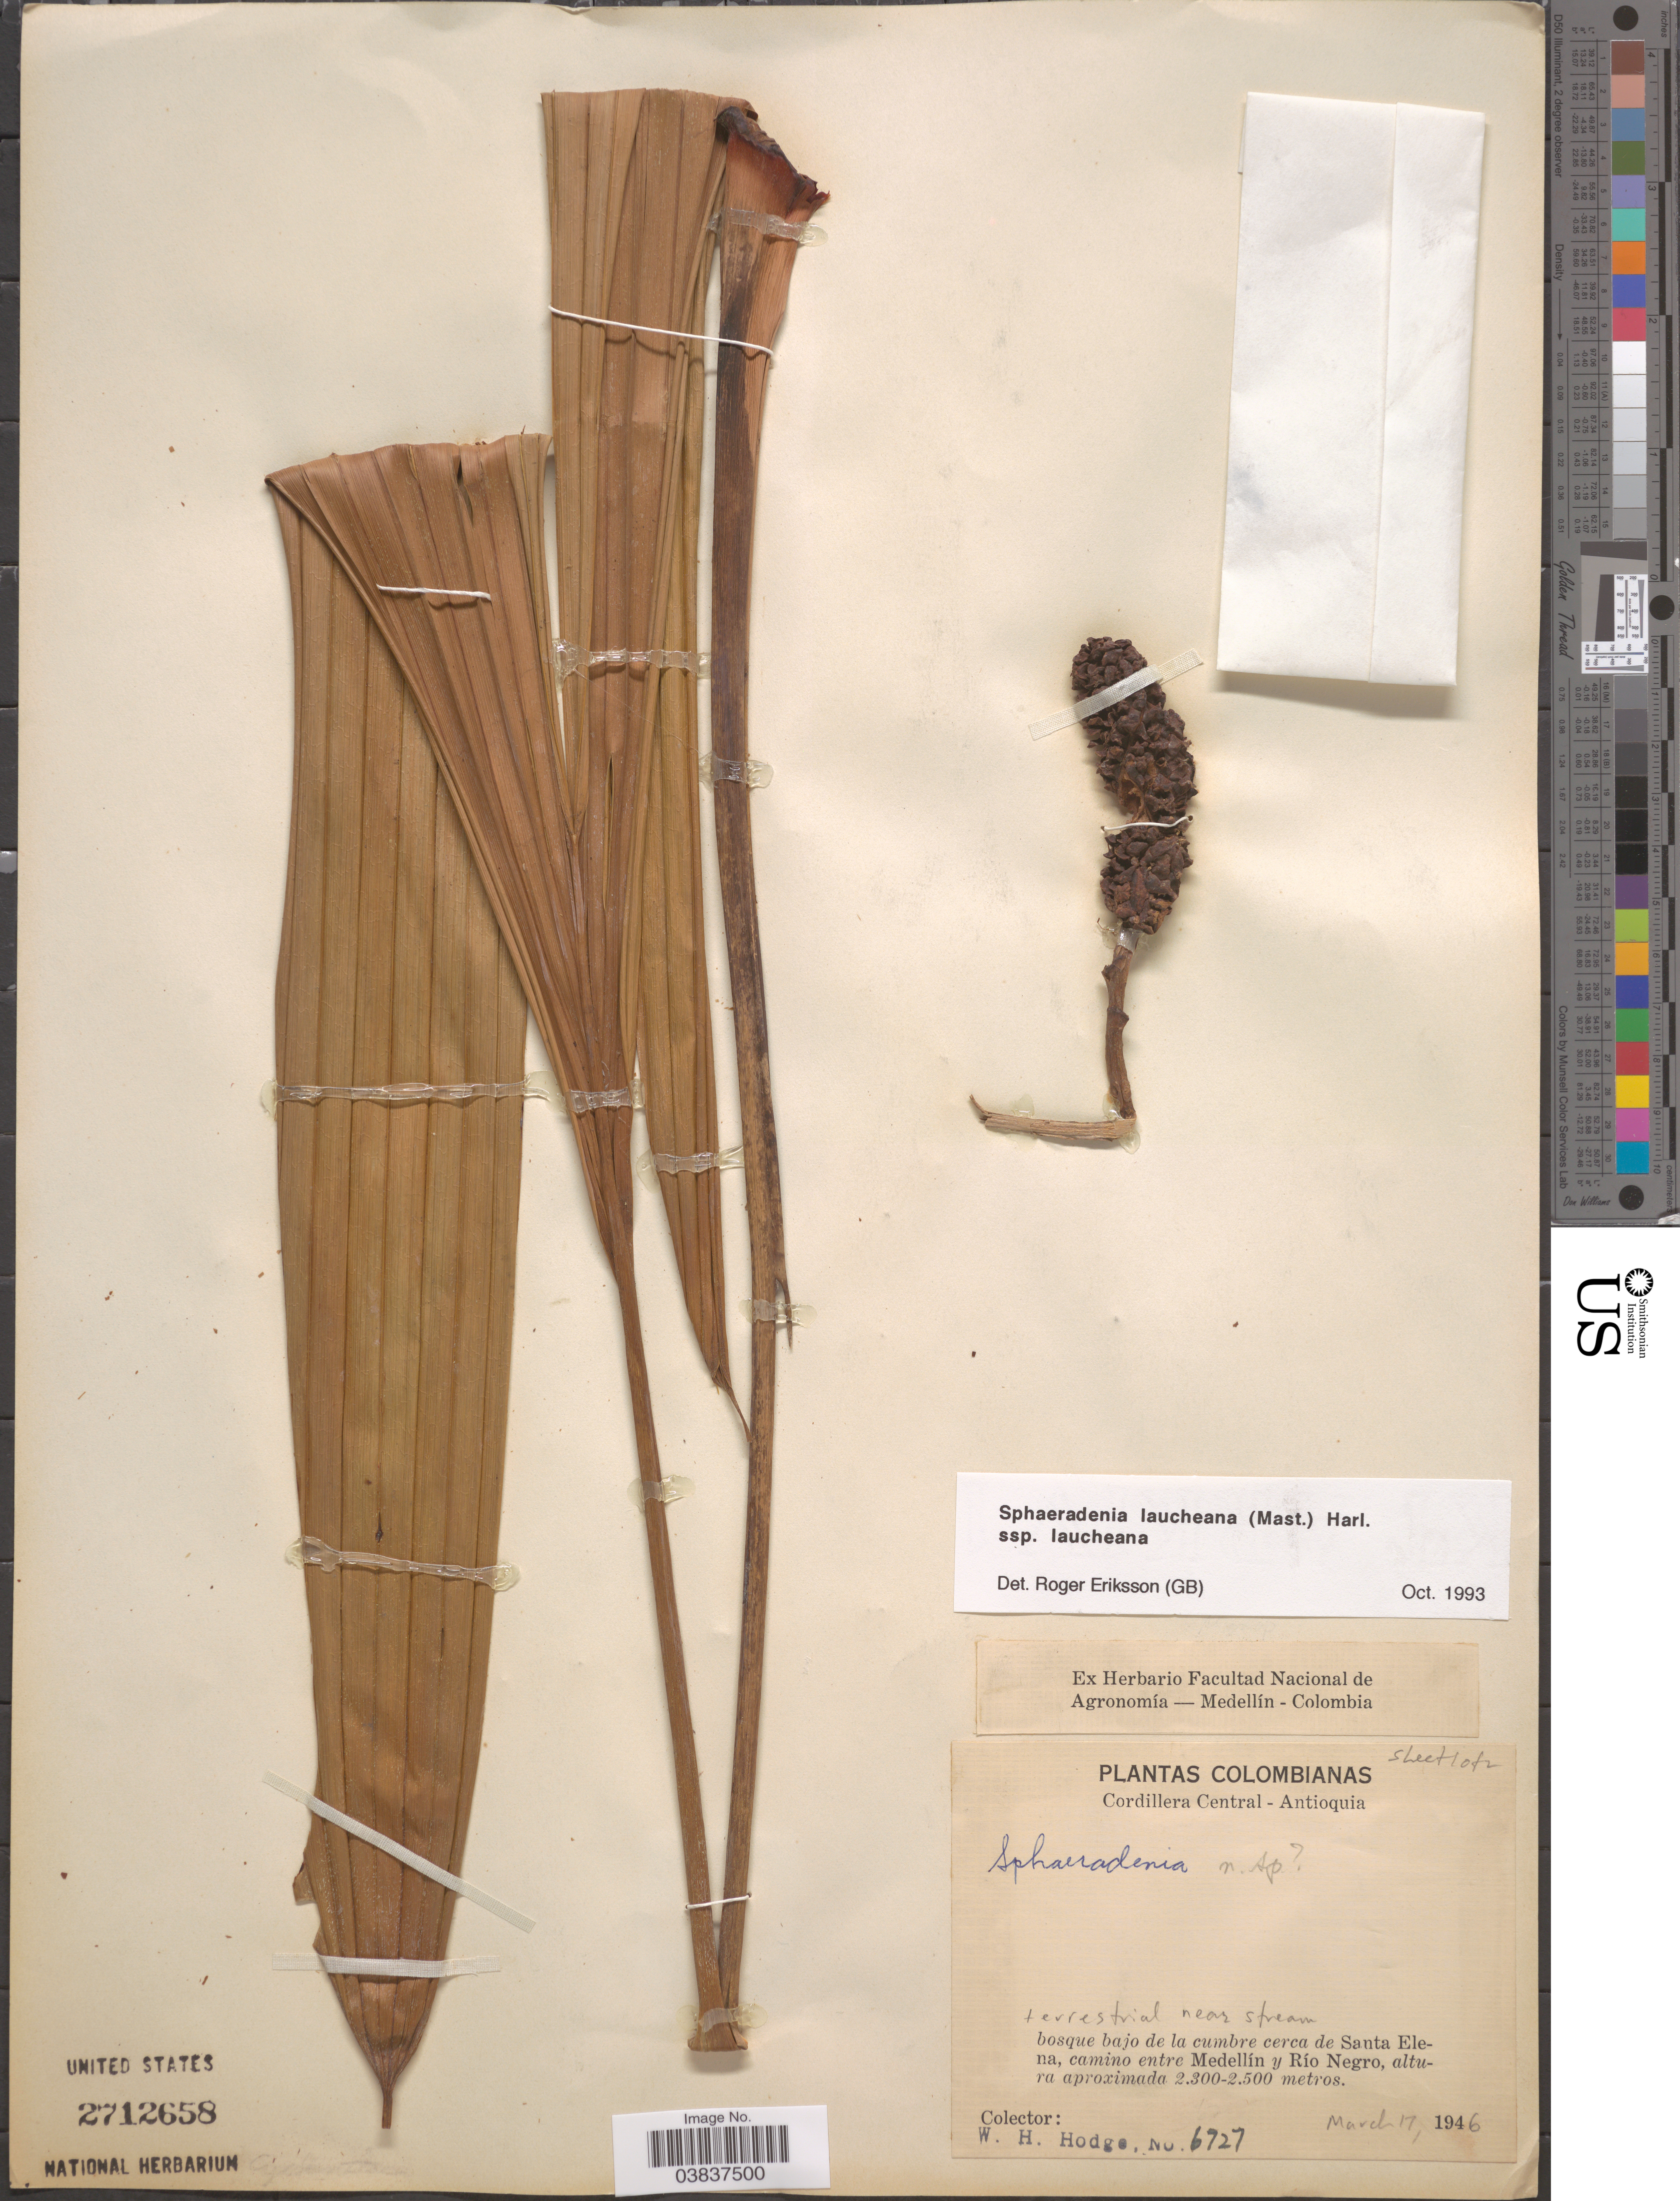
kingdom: Plantae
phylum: Tracheophyta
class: Liliopsida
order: Pandanales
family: Cyclanthaceae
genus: Sphaeradenia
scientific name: Sphaeradenia laucheana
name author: (Mast.) Harling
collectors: W. Hodge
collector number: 6727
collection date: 1946-03-17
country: Colombia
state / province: Antioquia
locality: Cordillera Central. Bosque bajo de la cumbre cerca de Santa Elena, camino entre Medellín y Río Negro.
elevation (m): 2300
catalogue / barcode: US 2712658